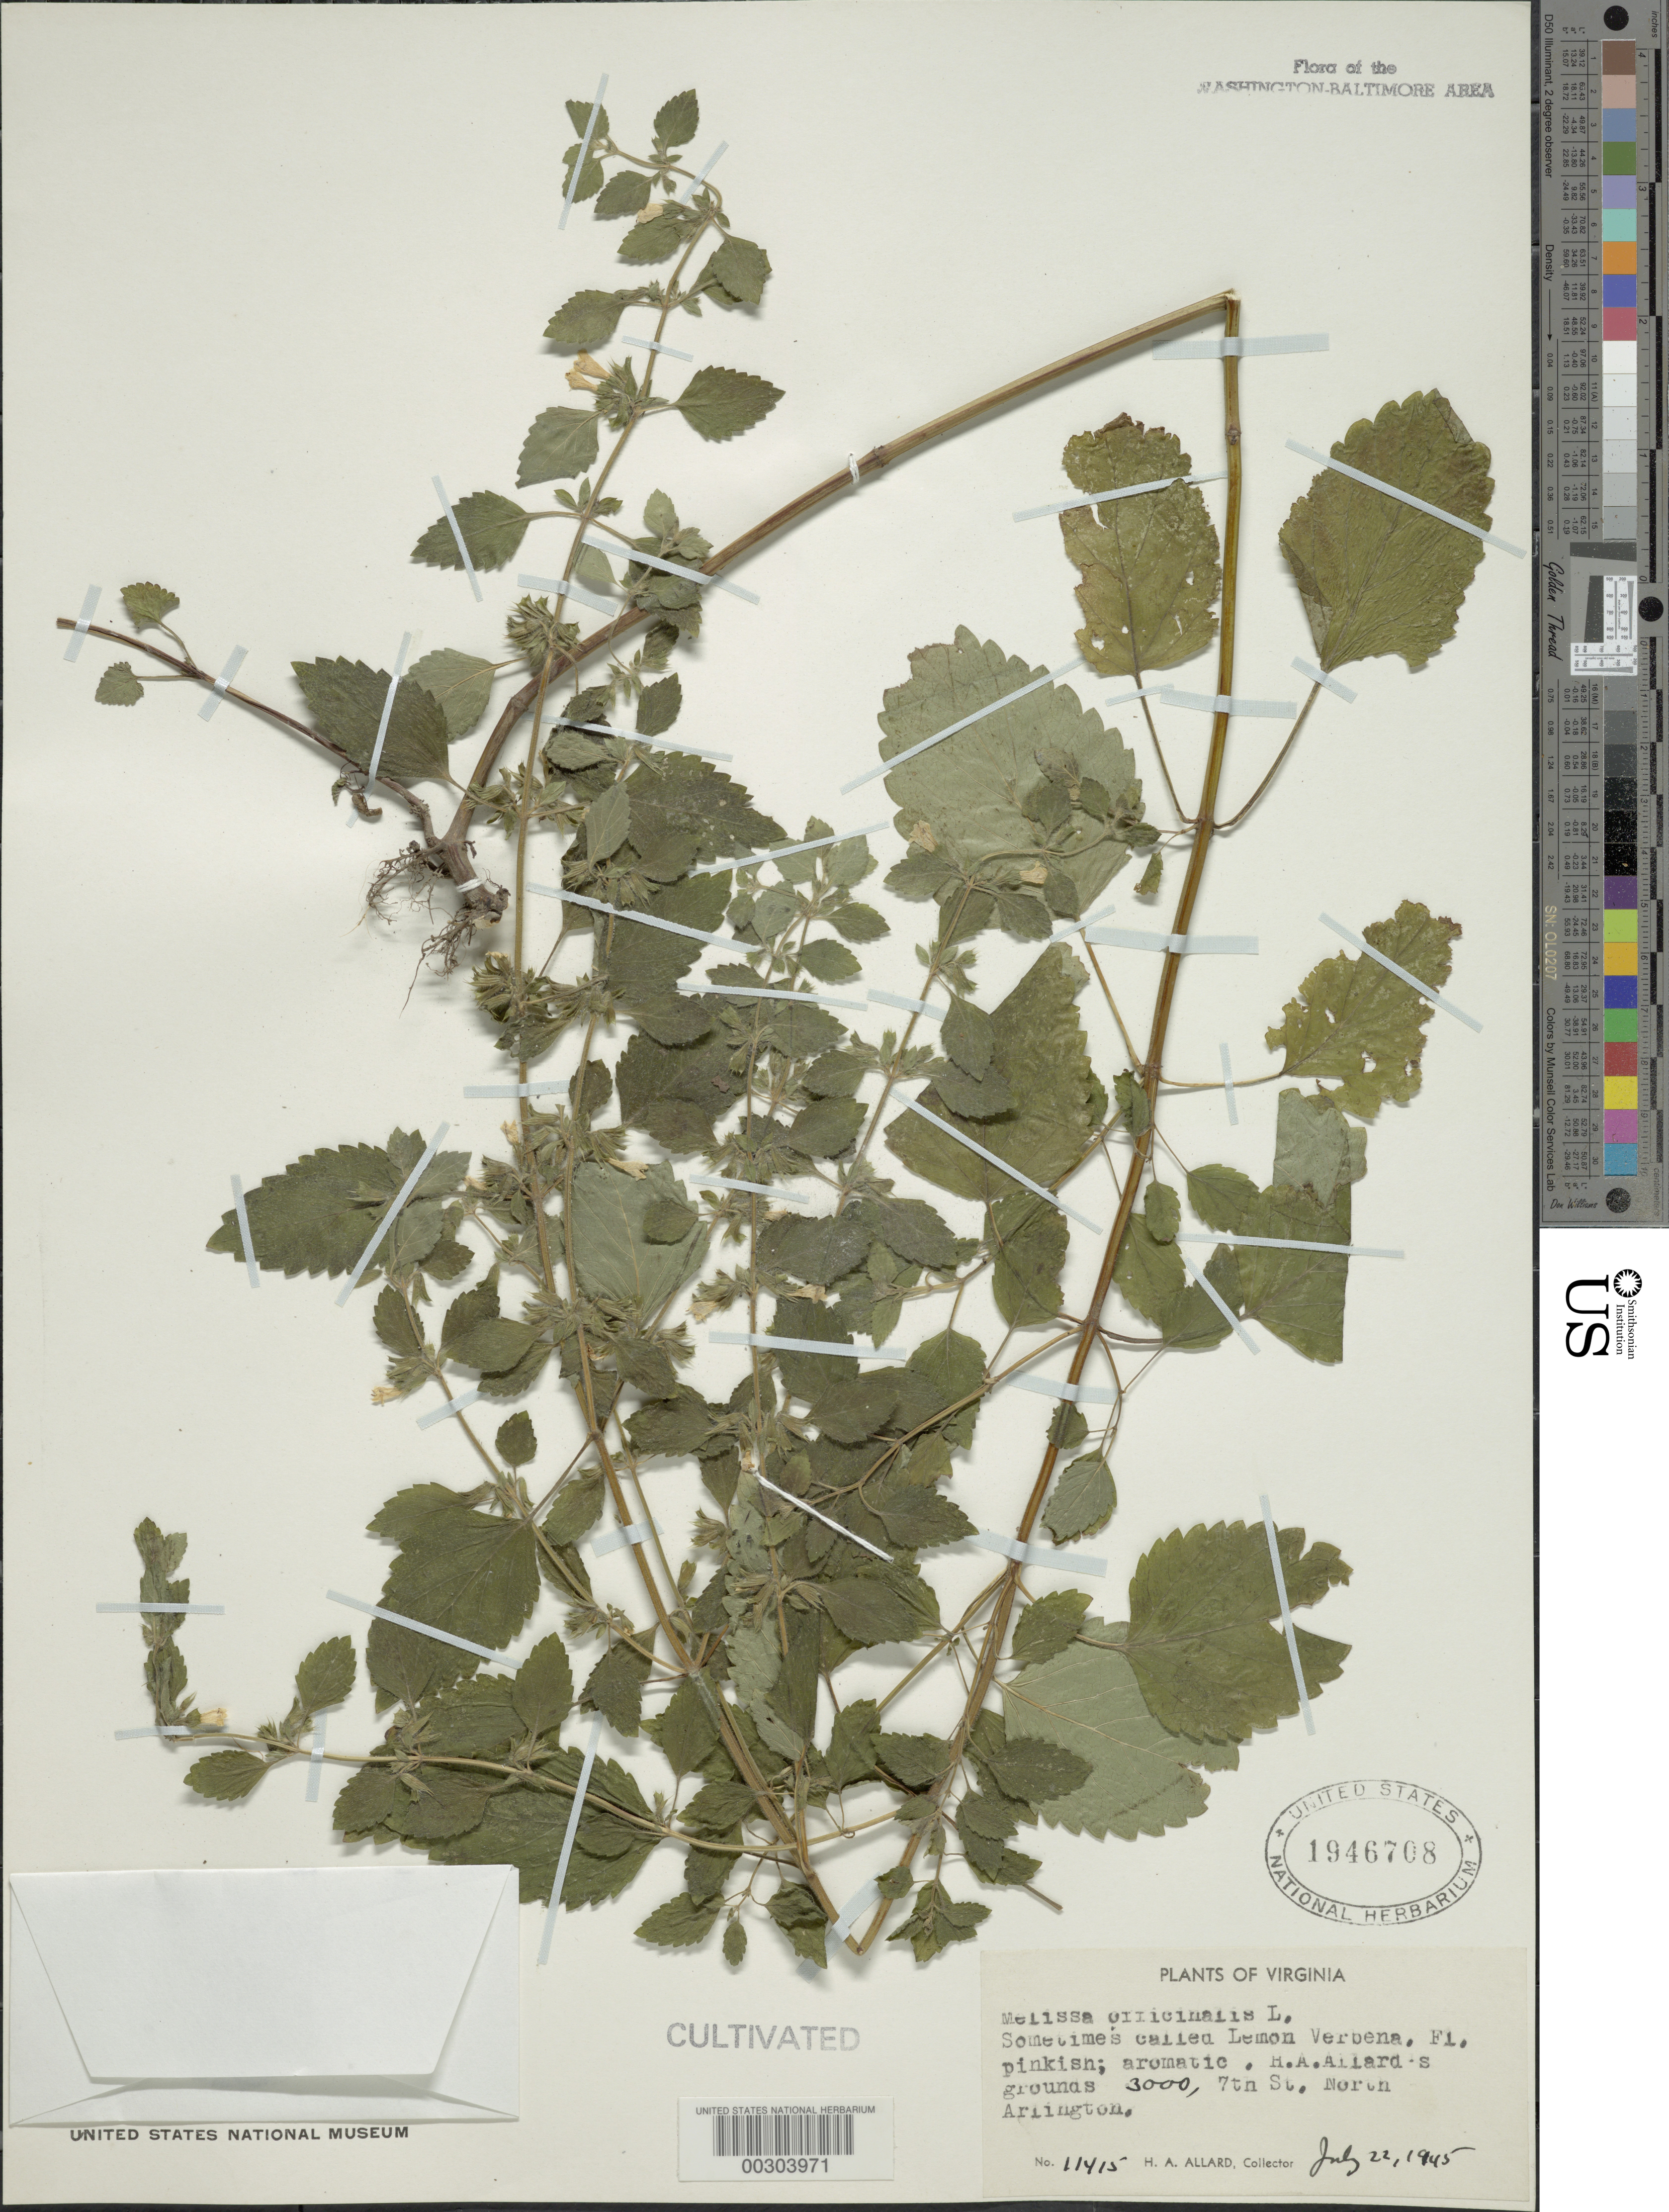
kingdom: Plantae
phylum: Tracheophyta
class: Magnoliopsida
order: Lamiales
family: Lamiaceae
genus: Melissa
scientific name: Melissa officinalis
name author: L.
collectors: H. A. Allard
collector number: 11415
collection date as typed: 22 Jul 1945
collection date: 1945-07-22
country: United States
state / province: Virginia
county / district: Arlington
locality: Arlington, 3000 7th St N, H.A. Allard's grounds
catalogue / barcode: US 1946708